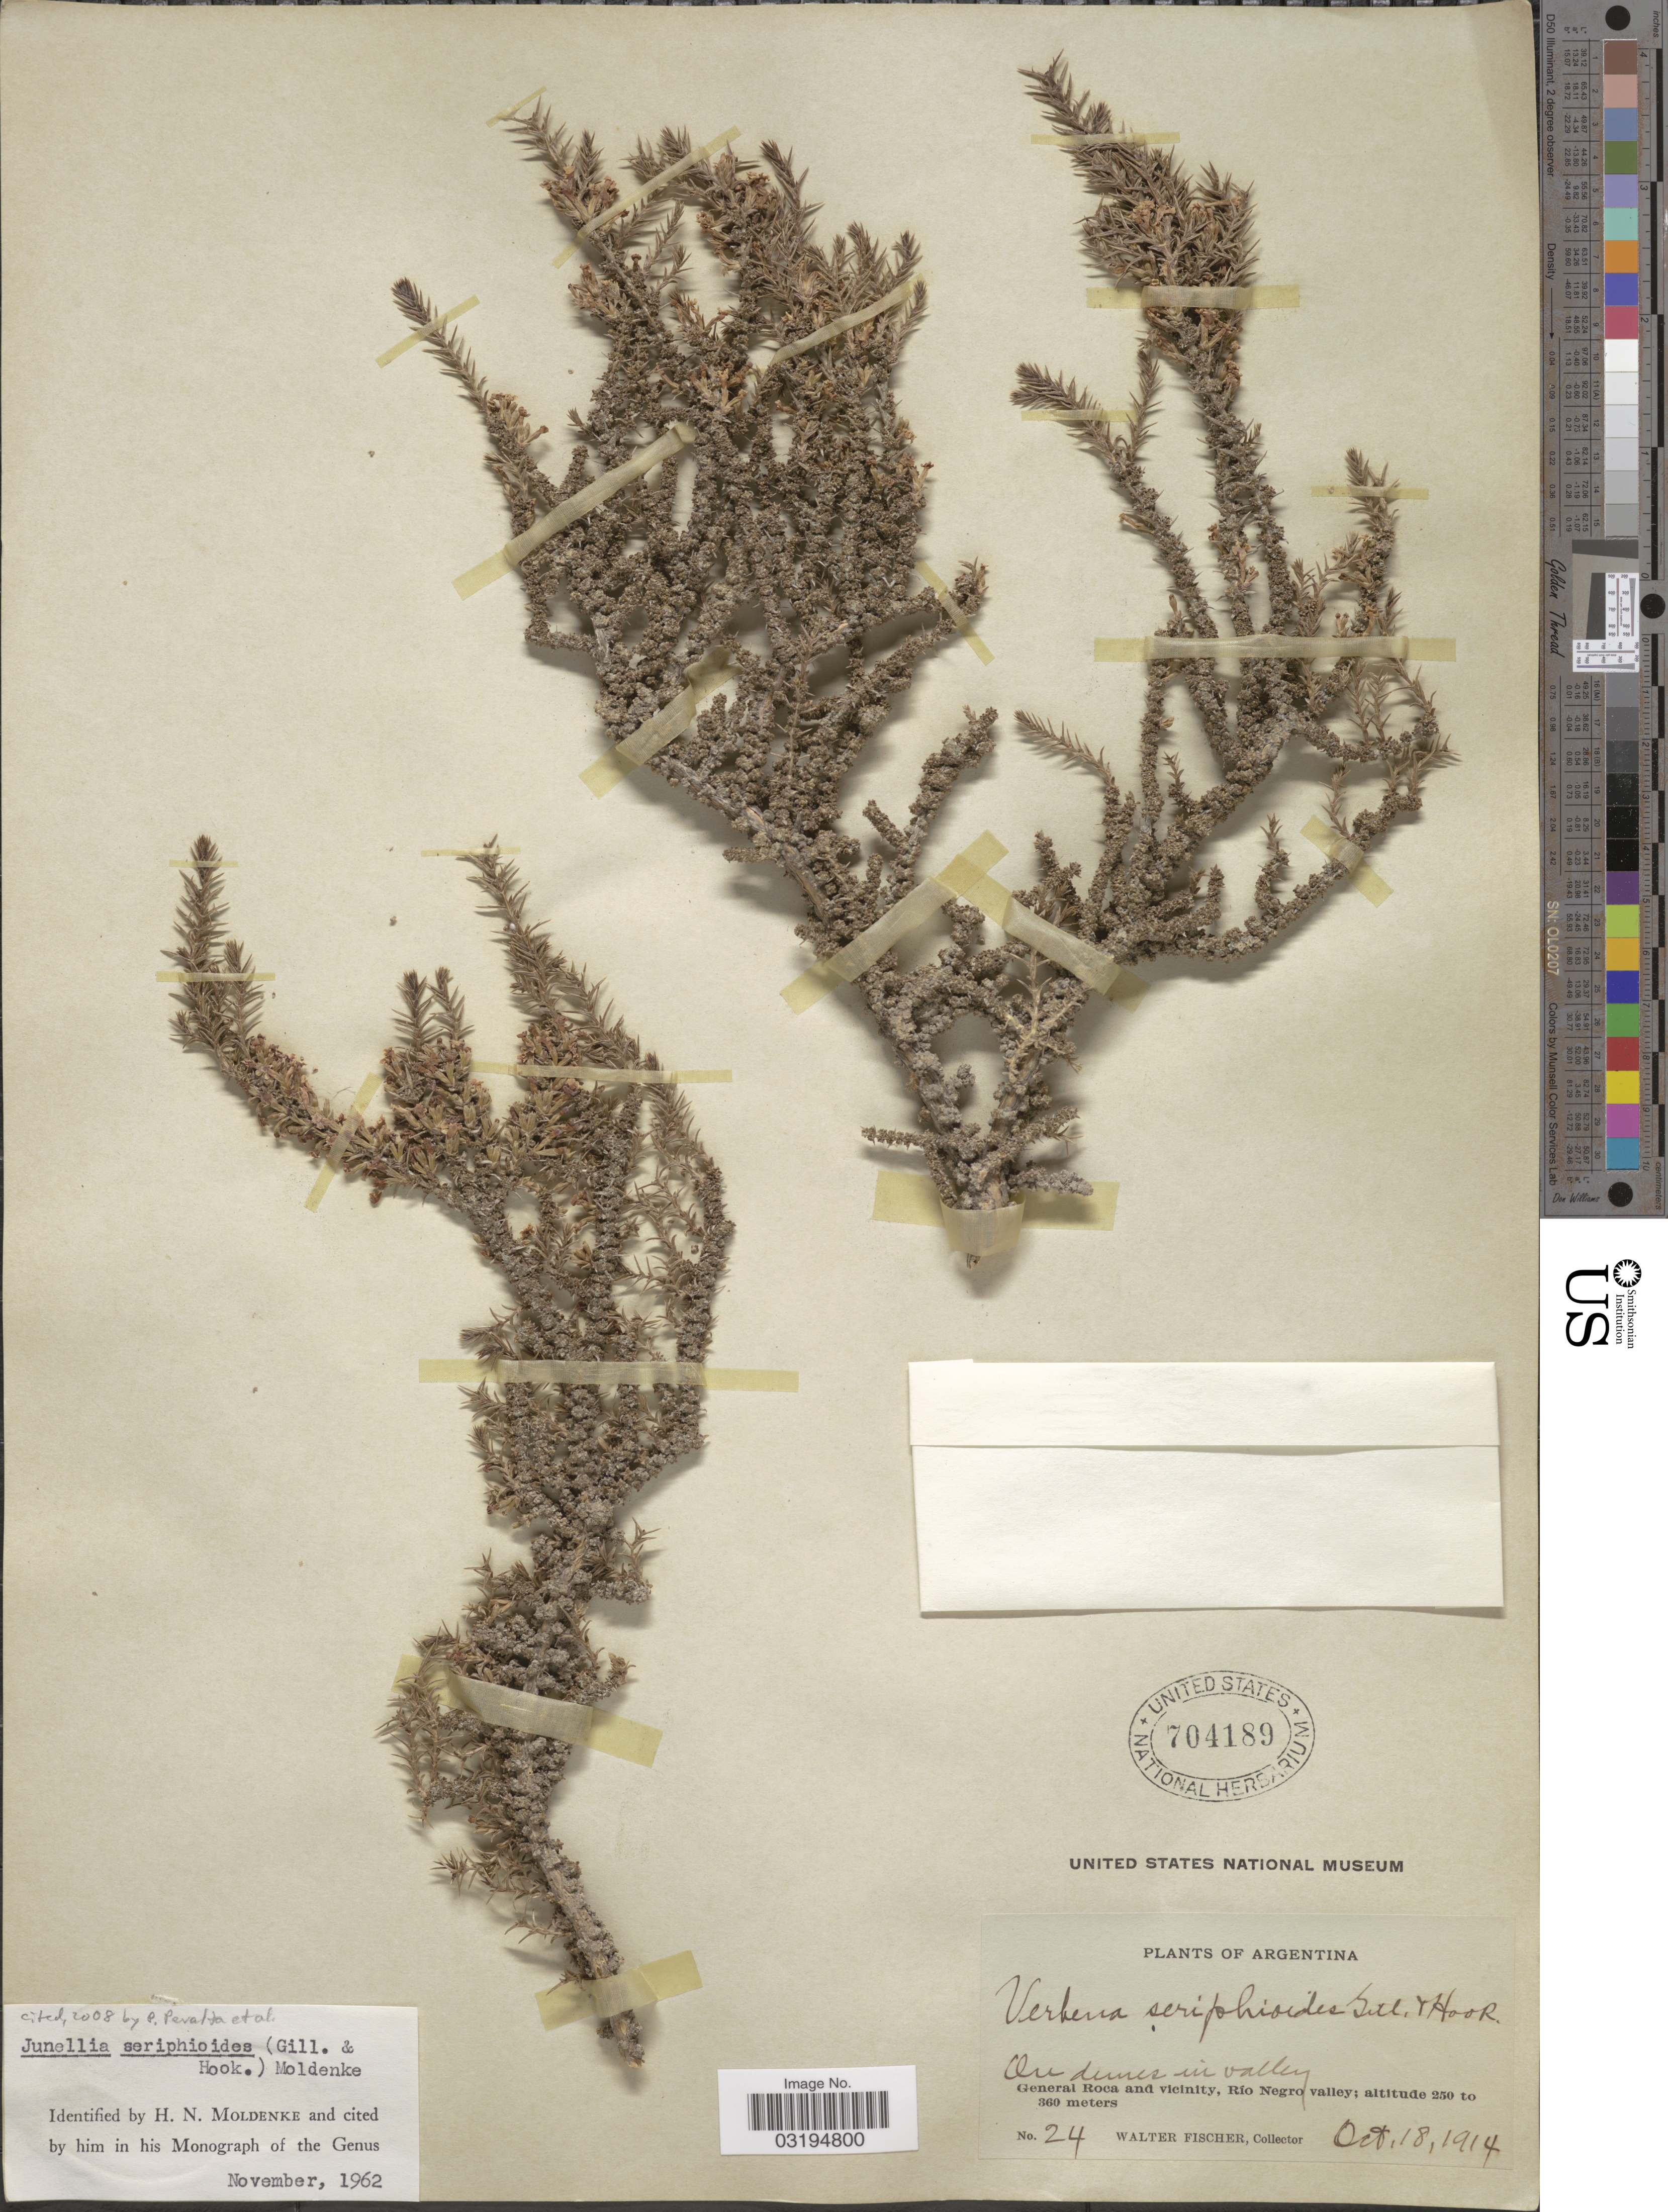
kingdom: Plantae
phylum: Tracheophyta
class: Magnoliopsida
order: Lamiales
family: Verbenaceae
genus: Junellia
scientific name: Junellia seriphioides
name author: (Gillies & Hook.) Moldenke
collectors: W. Fischer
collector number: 24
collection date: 1914-10-18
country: Argentina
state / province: Rio Negro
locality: General Roca and vicinity, Río Negro valley.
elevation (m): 250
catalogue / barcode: US 704189